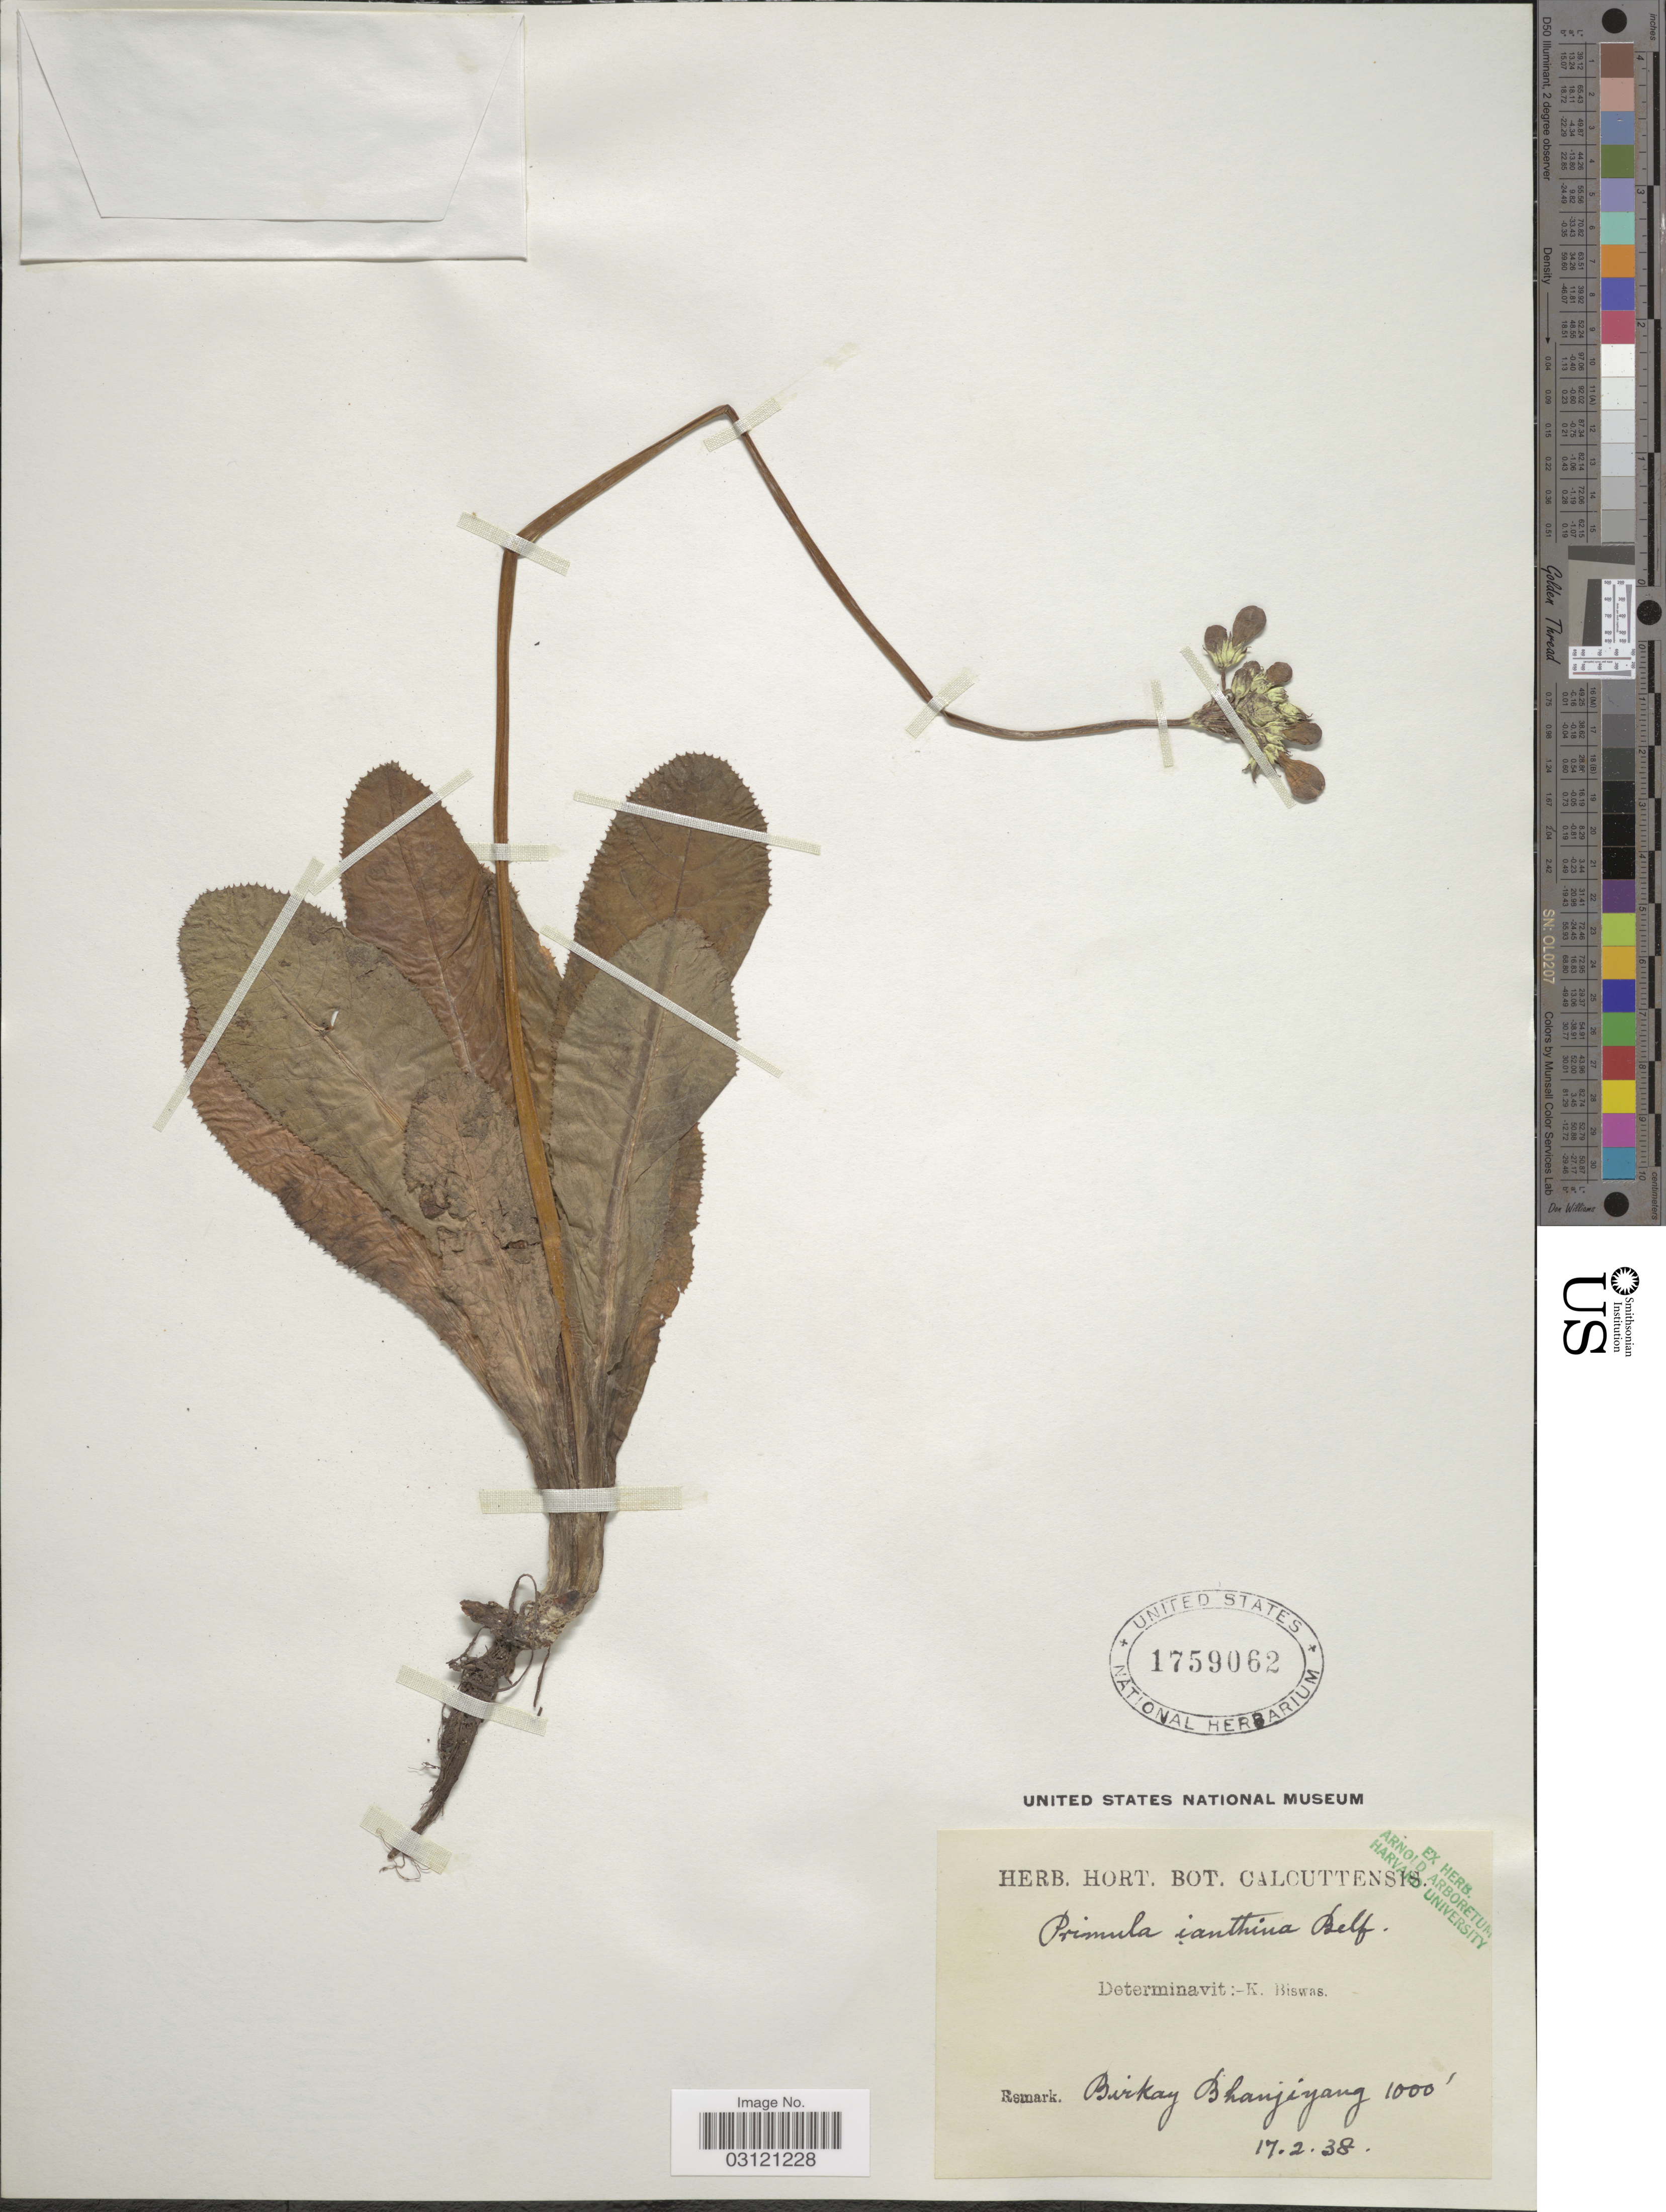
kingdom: Plantae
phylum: Tracheophyta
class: Magnoliopsida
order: Ericales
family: Primulaceae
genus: Primula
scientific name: Primula ianthina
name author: Balf. f. & Cave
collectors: ex Herb. Hort. Bot. Calcuttensis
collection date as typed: Transcribed d/m/y: 17/2/38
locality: Birkay Bhanjiyang.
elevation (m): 305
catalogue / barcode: US 1759062